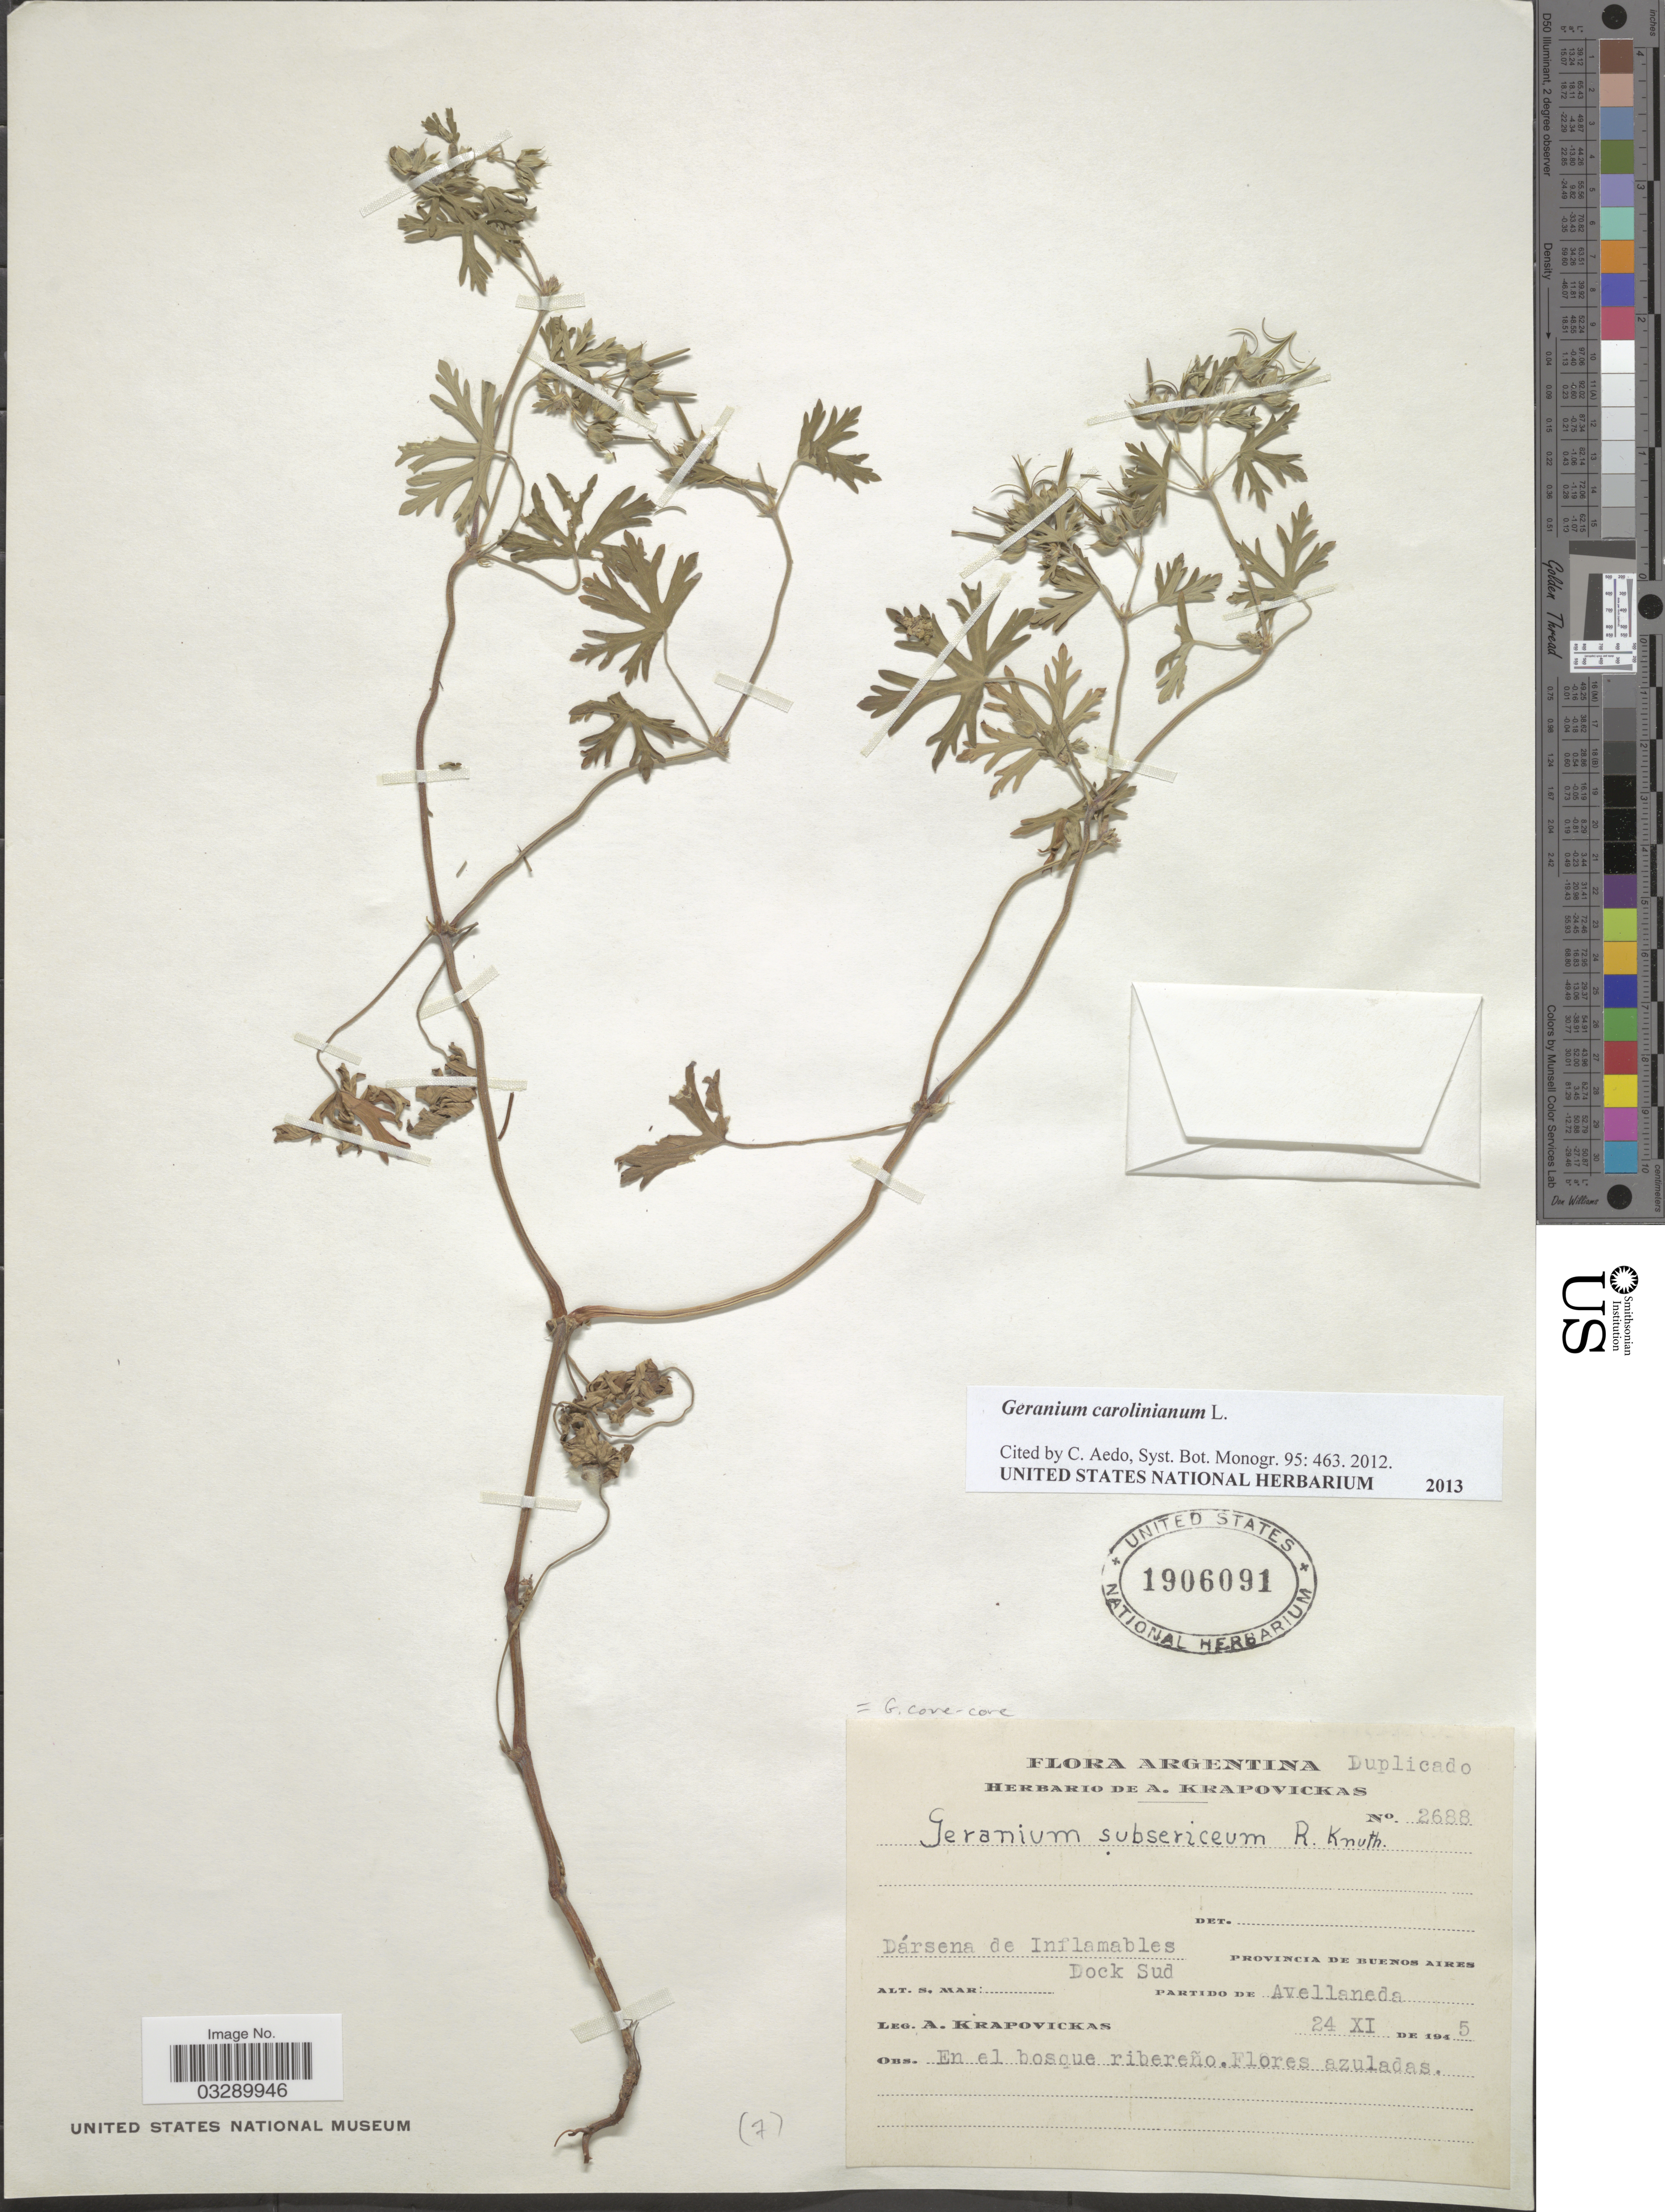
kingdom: Plantae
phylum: Tracheophyta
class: Magnoliopsida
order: Geraniales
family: Geraniaceae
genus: Geranium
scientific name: Geranium carolinianum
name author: L.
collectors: A. Krapovickas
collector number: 2688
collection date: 1945-11-24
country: Argentina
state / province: Buenos Aires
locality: Dársena de Inflamables Dock Sud. Partido de Avellaneda.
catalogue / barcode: US 1906091